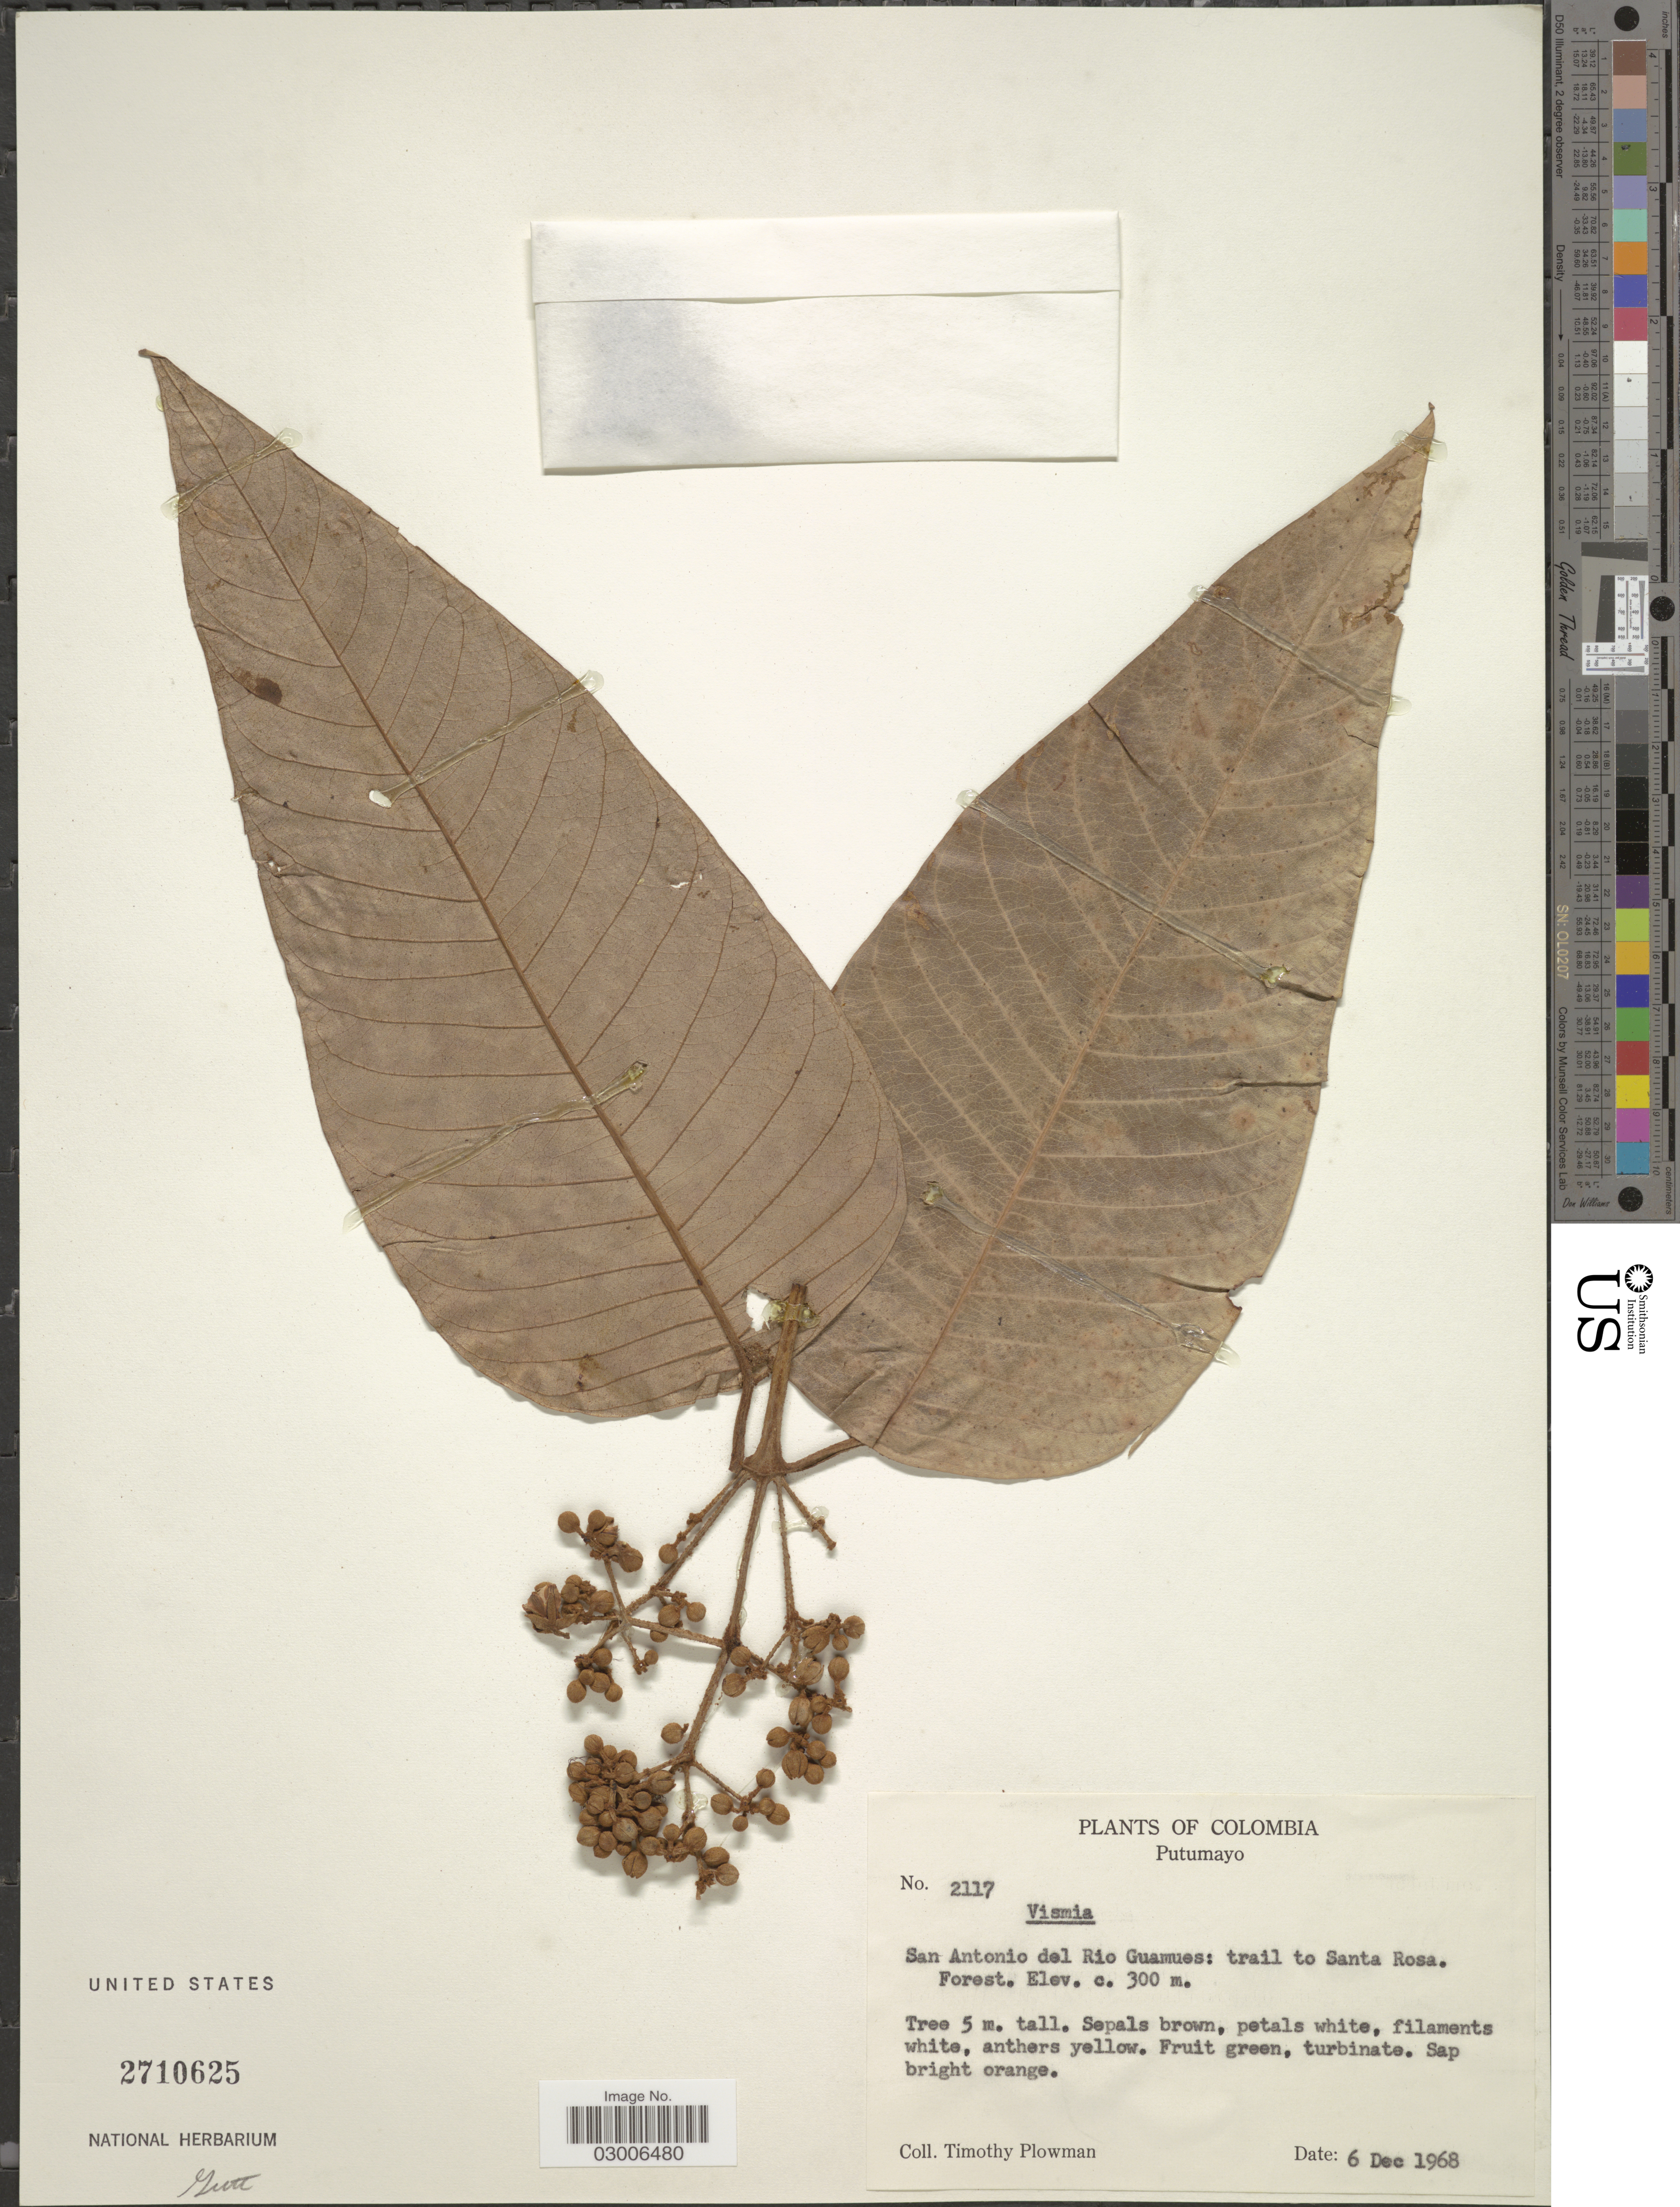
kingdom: Plantae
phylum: Tracheophyta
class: Magnoliopsida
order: Malpighiales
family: Hypericaceae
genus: Vismia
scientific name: Vismia baccifera subsp. baccifera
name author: (L.) Triana & Planch.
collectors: T. Plowman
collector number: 2117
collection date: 1968-12-06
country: Colombia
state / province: Putumayo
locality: San Antonio del Rio Guamues: trail to Santa Rosa Forest.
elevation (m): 300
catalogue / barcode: US 2710625